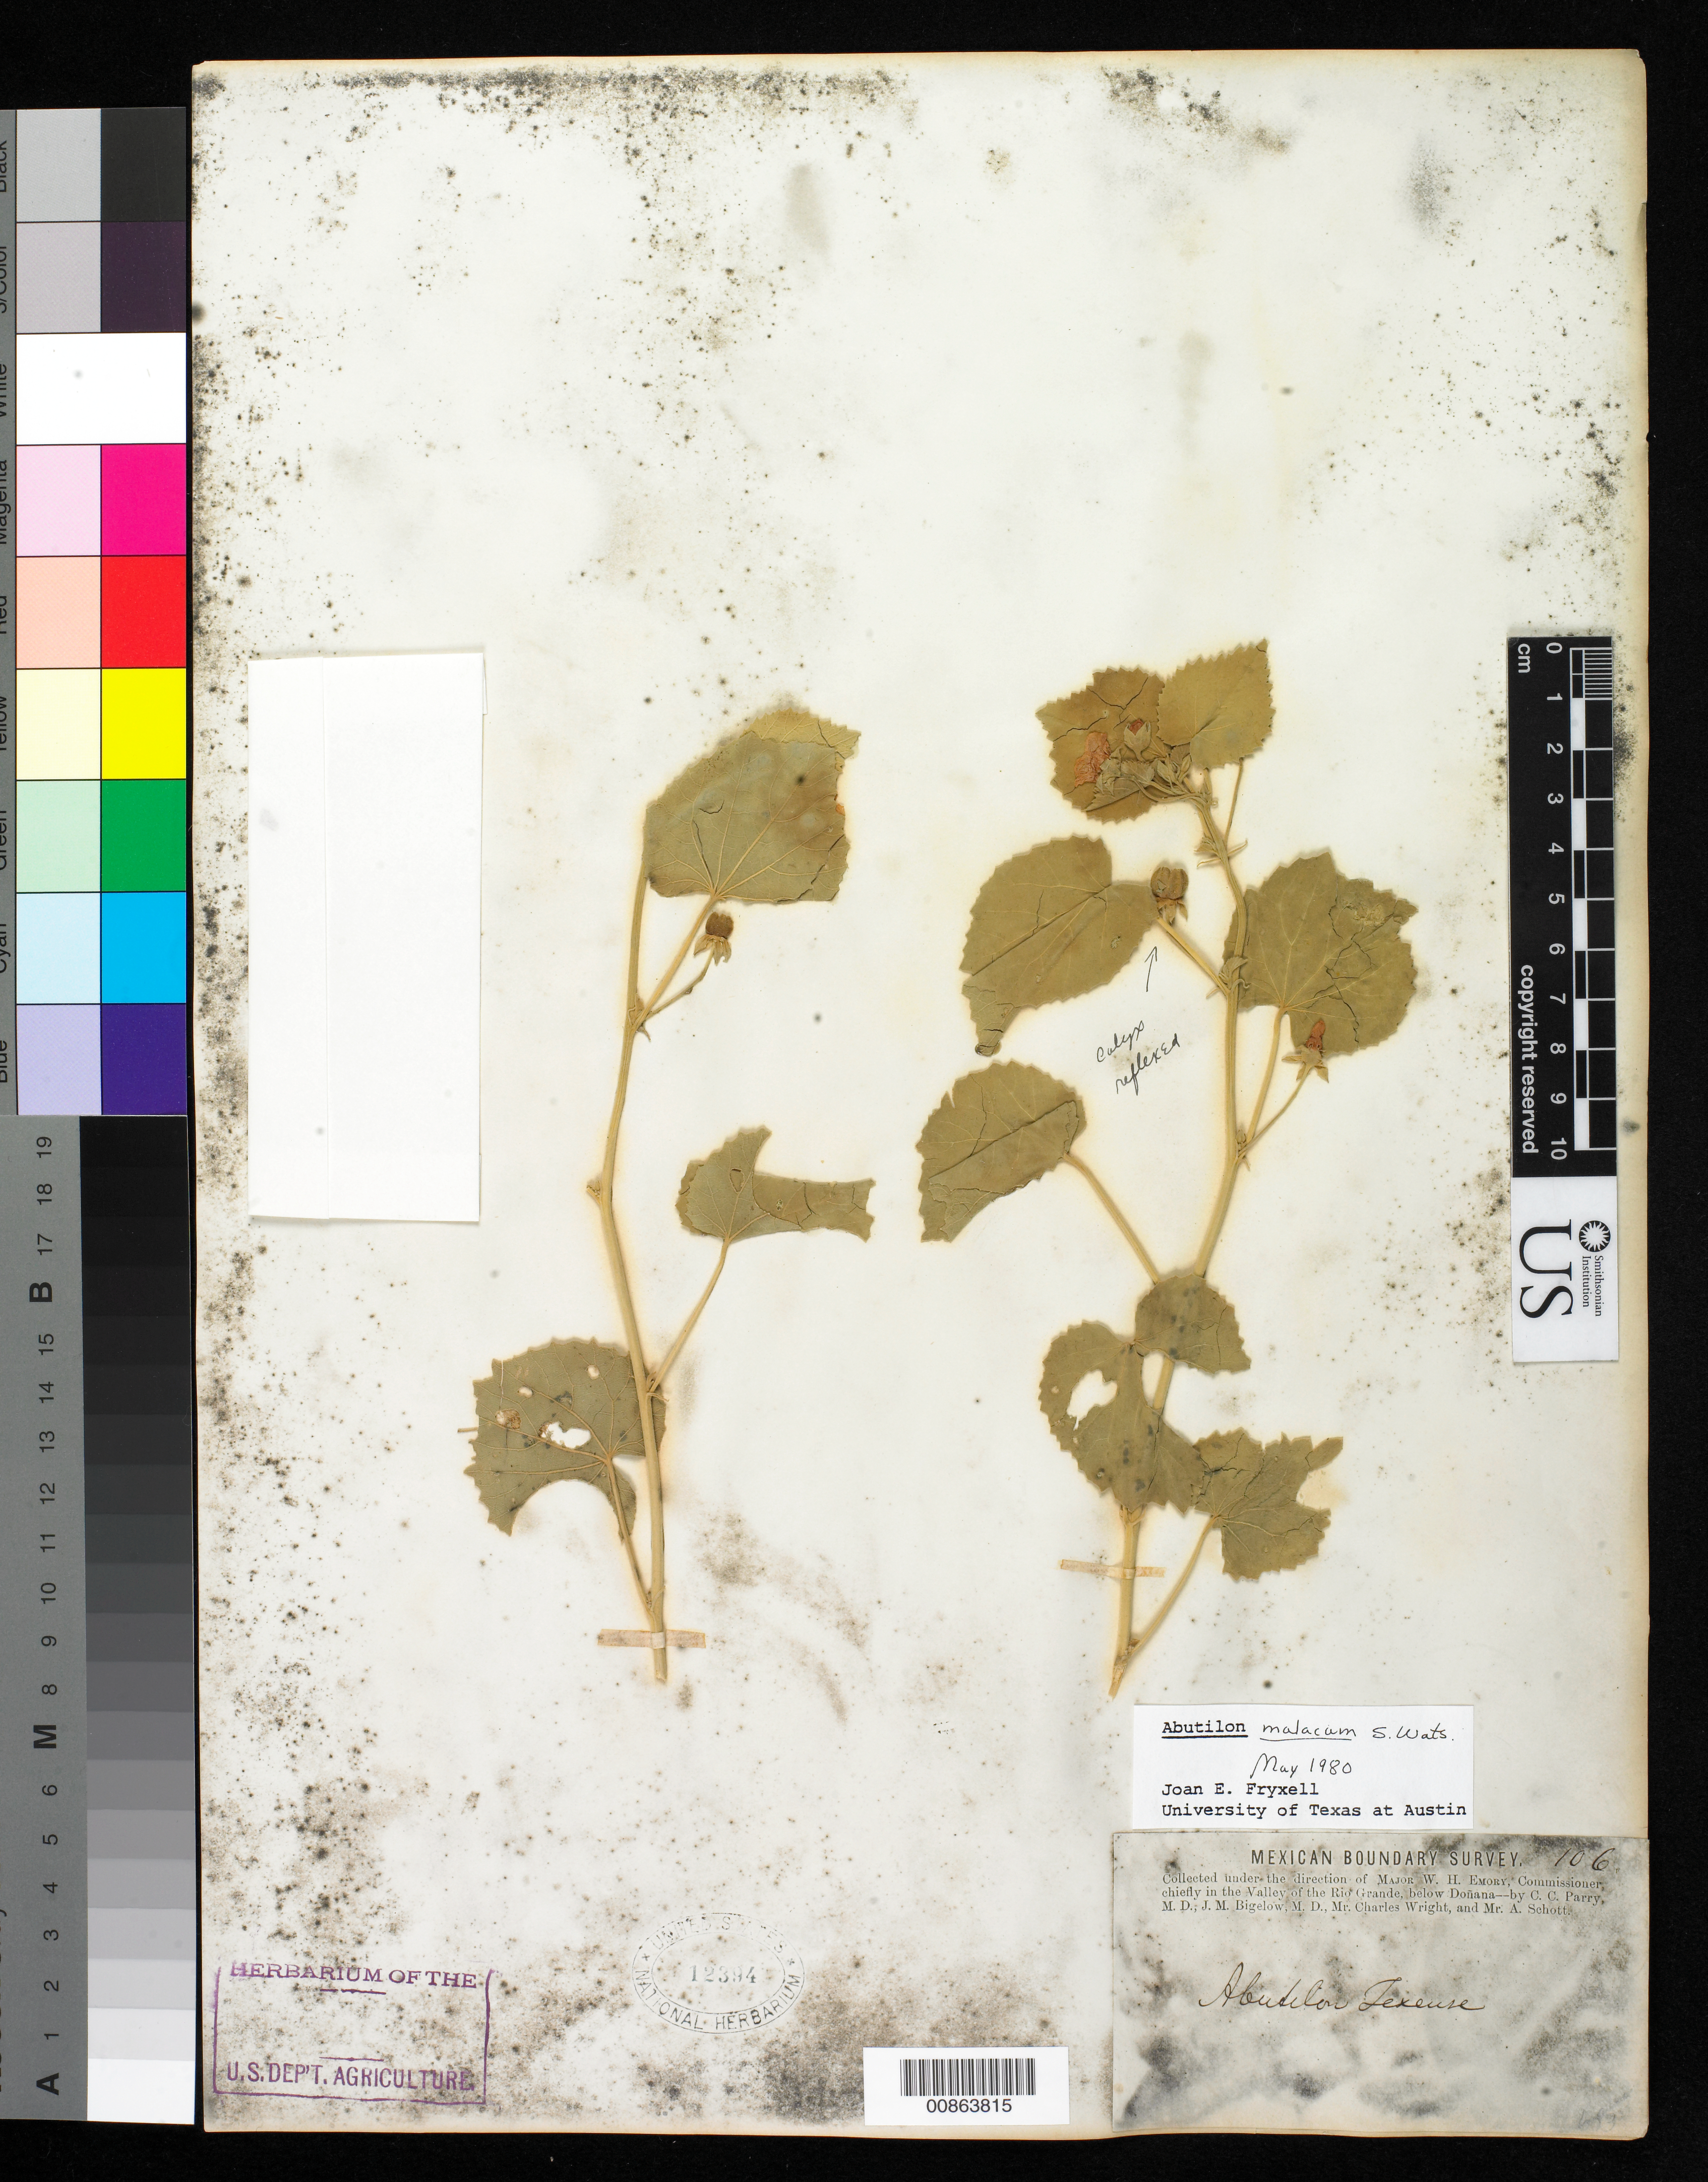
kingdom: Plantae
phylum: Tracheophyta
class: Magnoliopsida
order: Malvales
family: Malvaceae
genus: Abutilon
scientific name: Abutilon malacum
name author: S. Watson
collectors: C. C. Parry, J. M. Bigelow, C. Wright & A. C. V. Schott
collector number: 106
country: United States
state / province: New Mexico / Texas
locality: Valley of the Rio Grande, below Doñana.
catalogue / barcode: US 12394